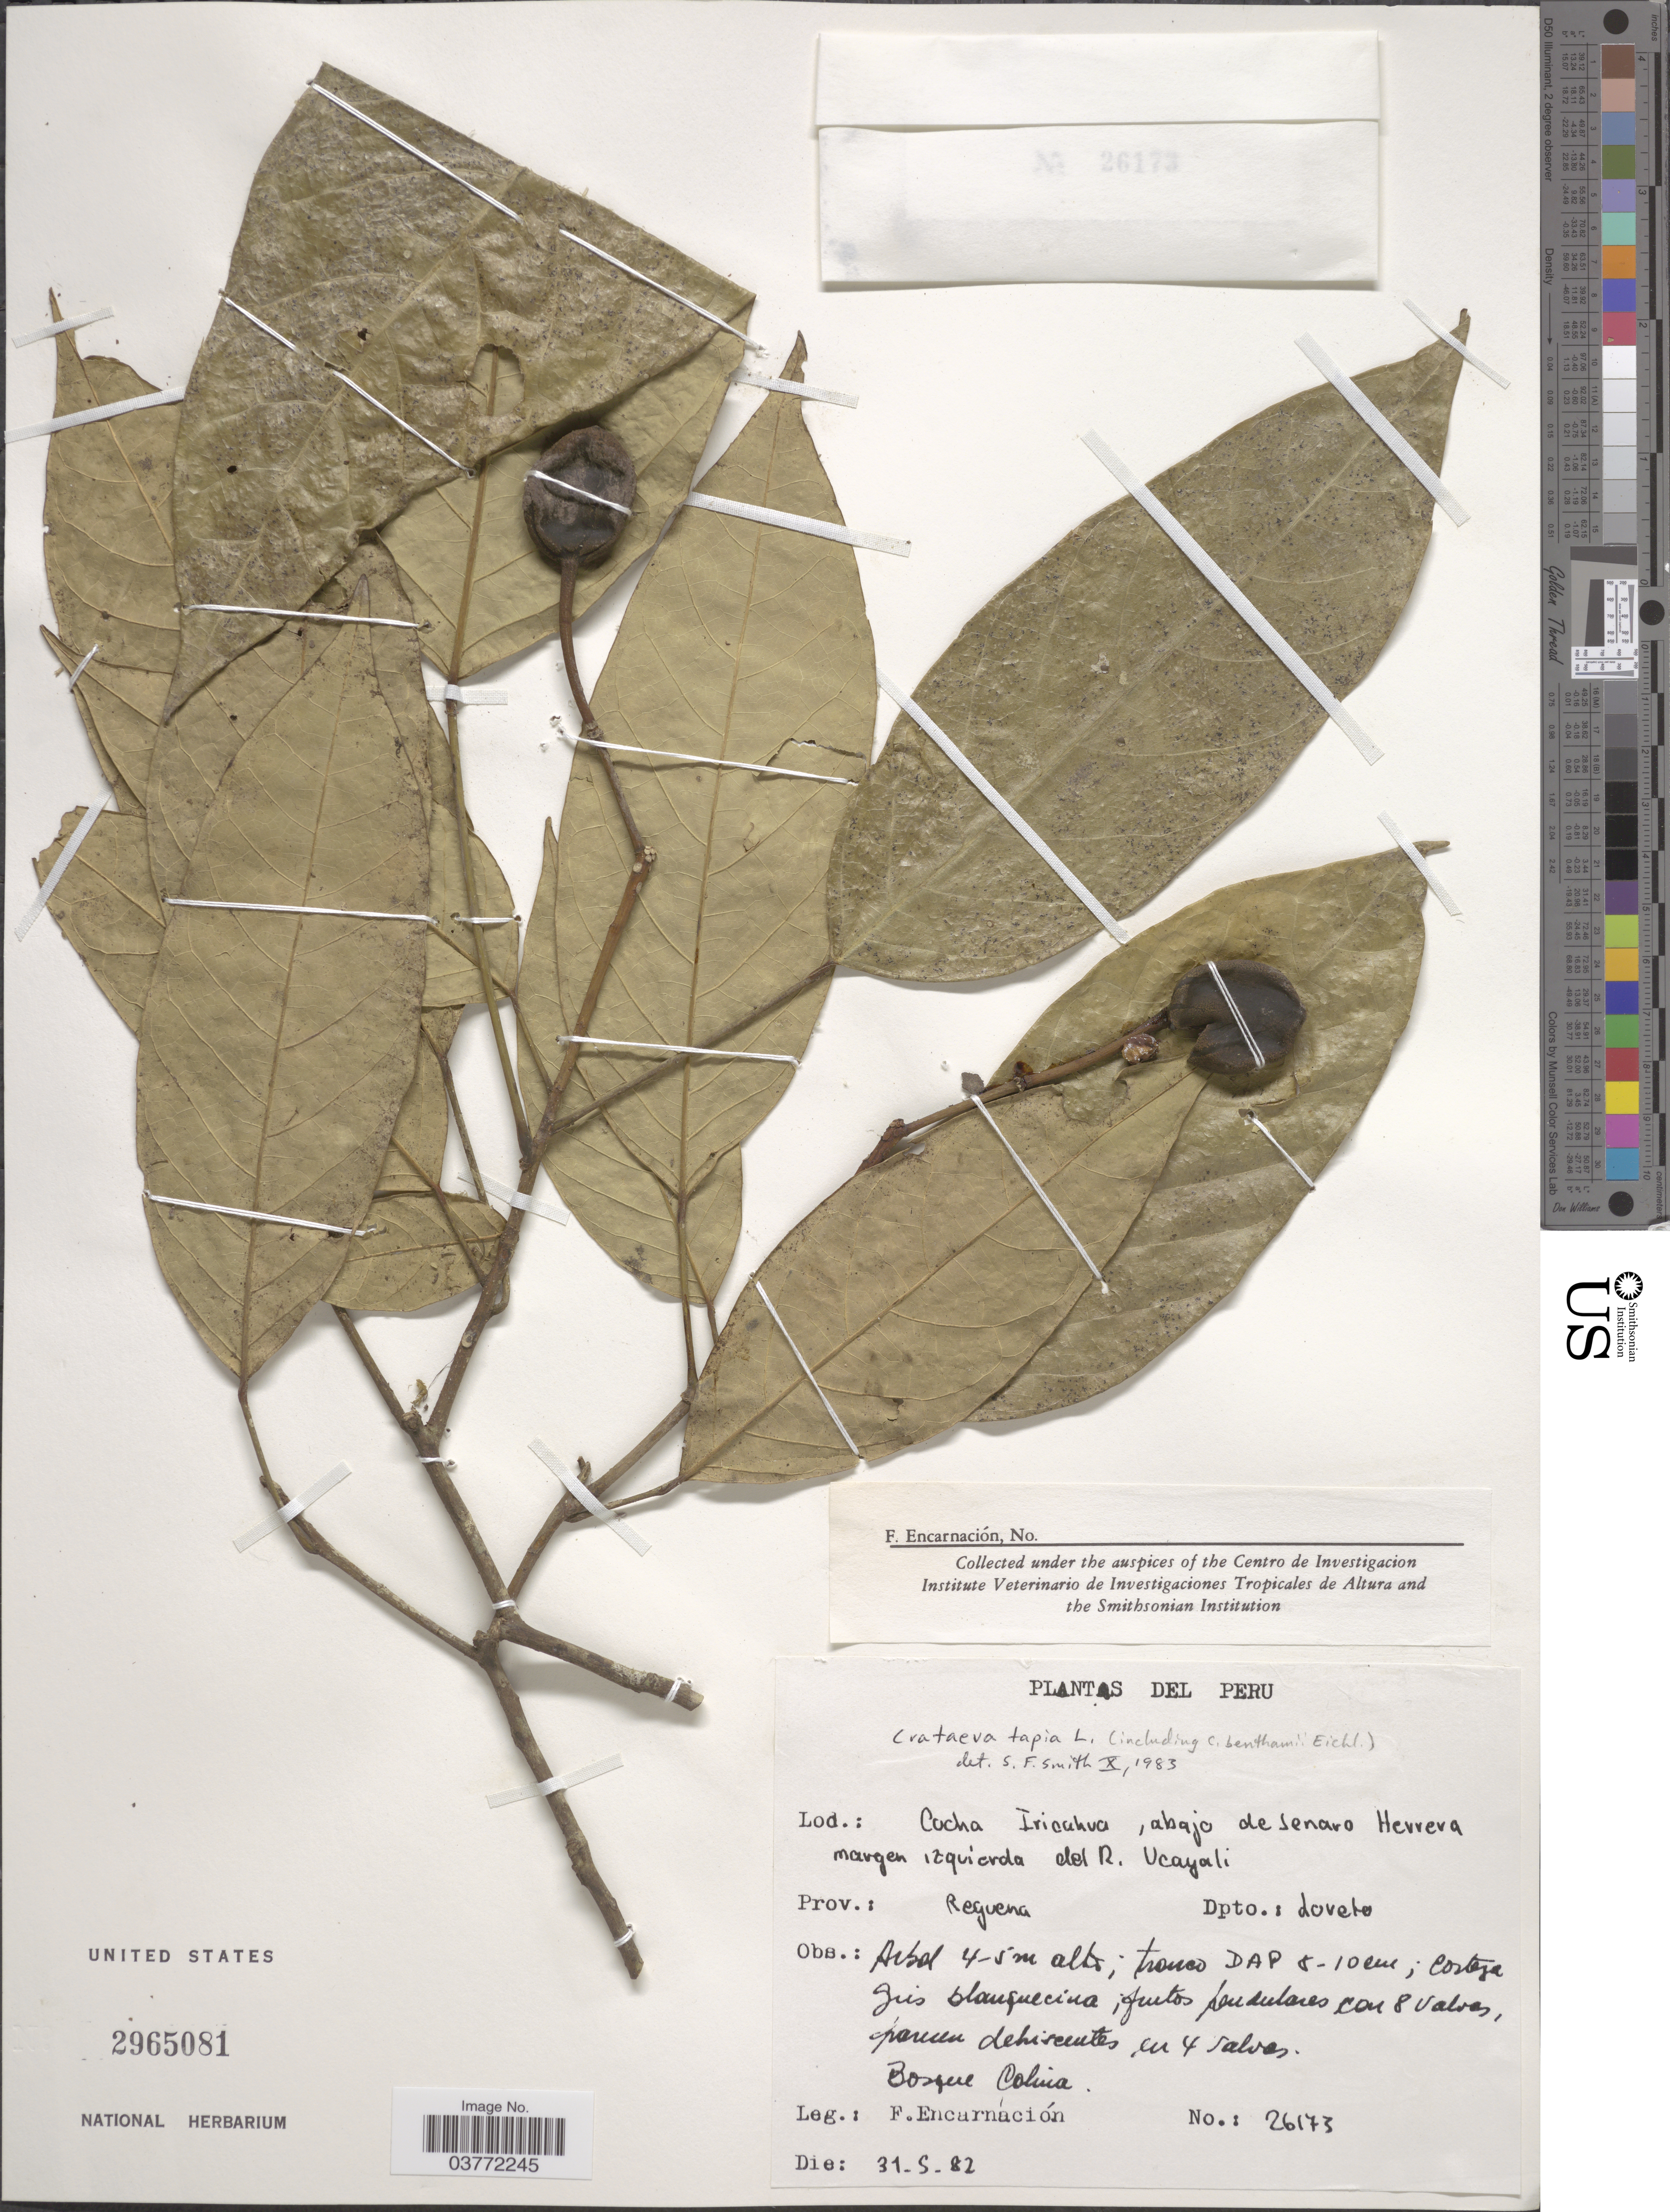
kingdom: Plantae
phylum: Tracheophyta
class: Magnoliopsida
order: Brassicales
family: Capparaceae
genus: Crateva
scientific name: Crateva benthamii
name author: Eichler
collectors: F. Encarnación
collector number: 26173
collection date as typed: Transcribed d/m/y: 31/9/82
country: Peru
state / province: Loreto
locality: Cocha Iricahua, abajo de Jenaro Herrera margen izquierda del R. Ucayali Prov.: Requena. Dpto.: Loreto.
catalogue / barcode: US 2965081